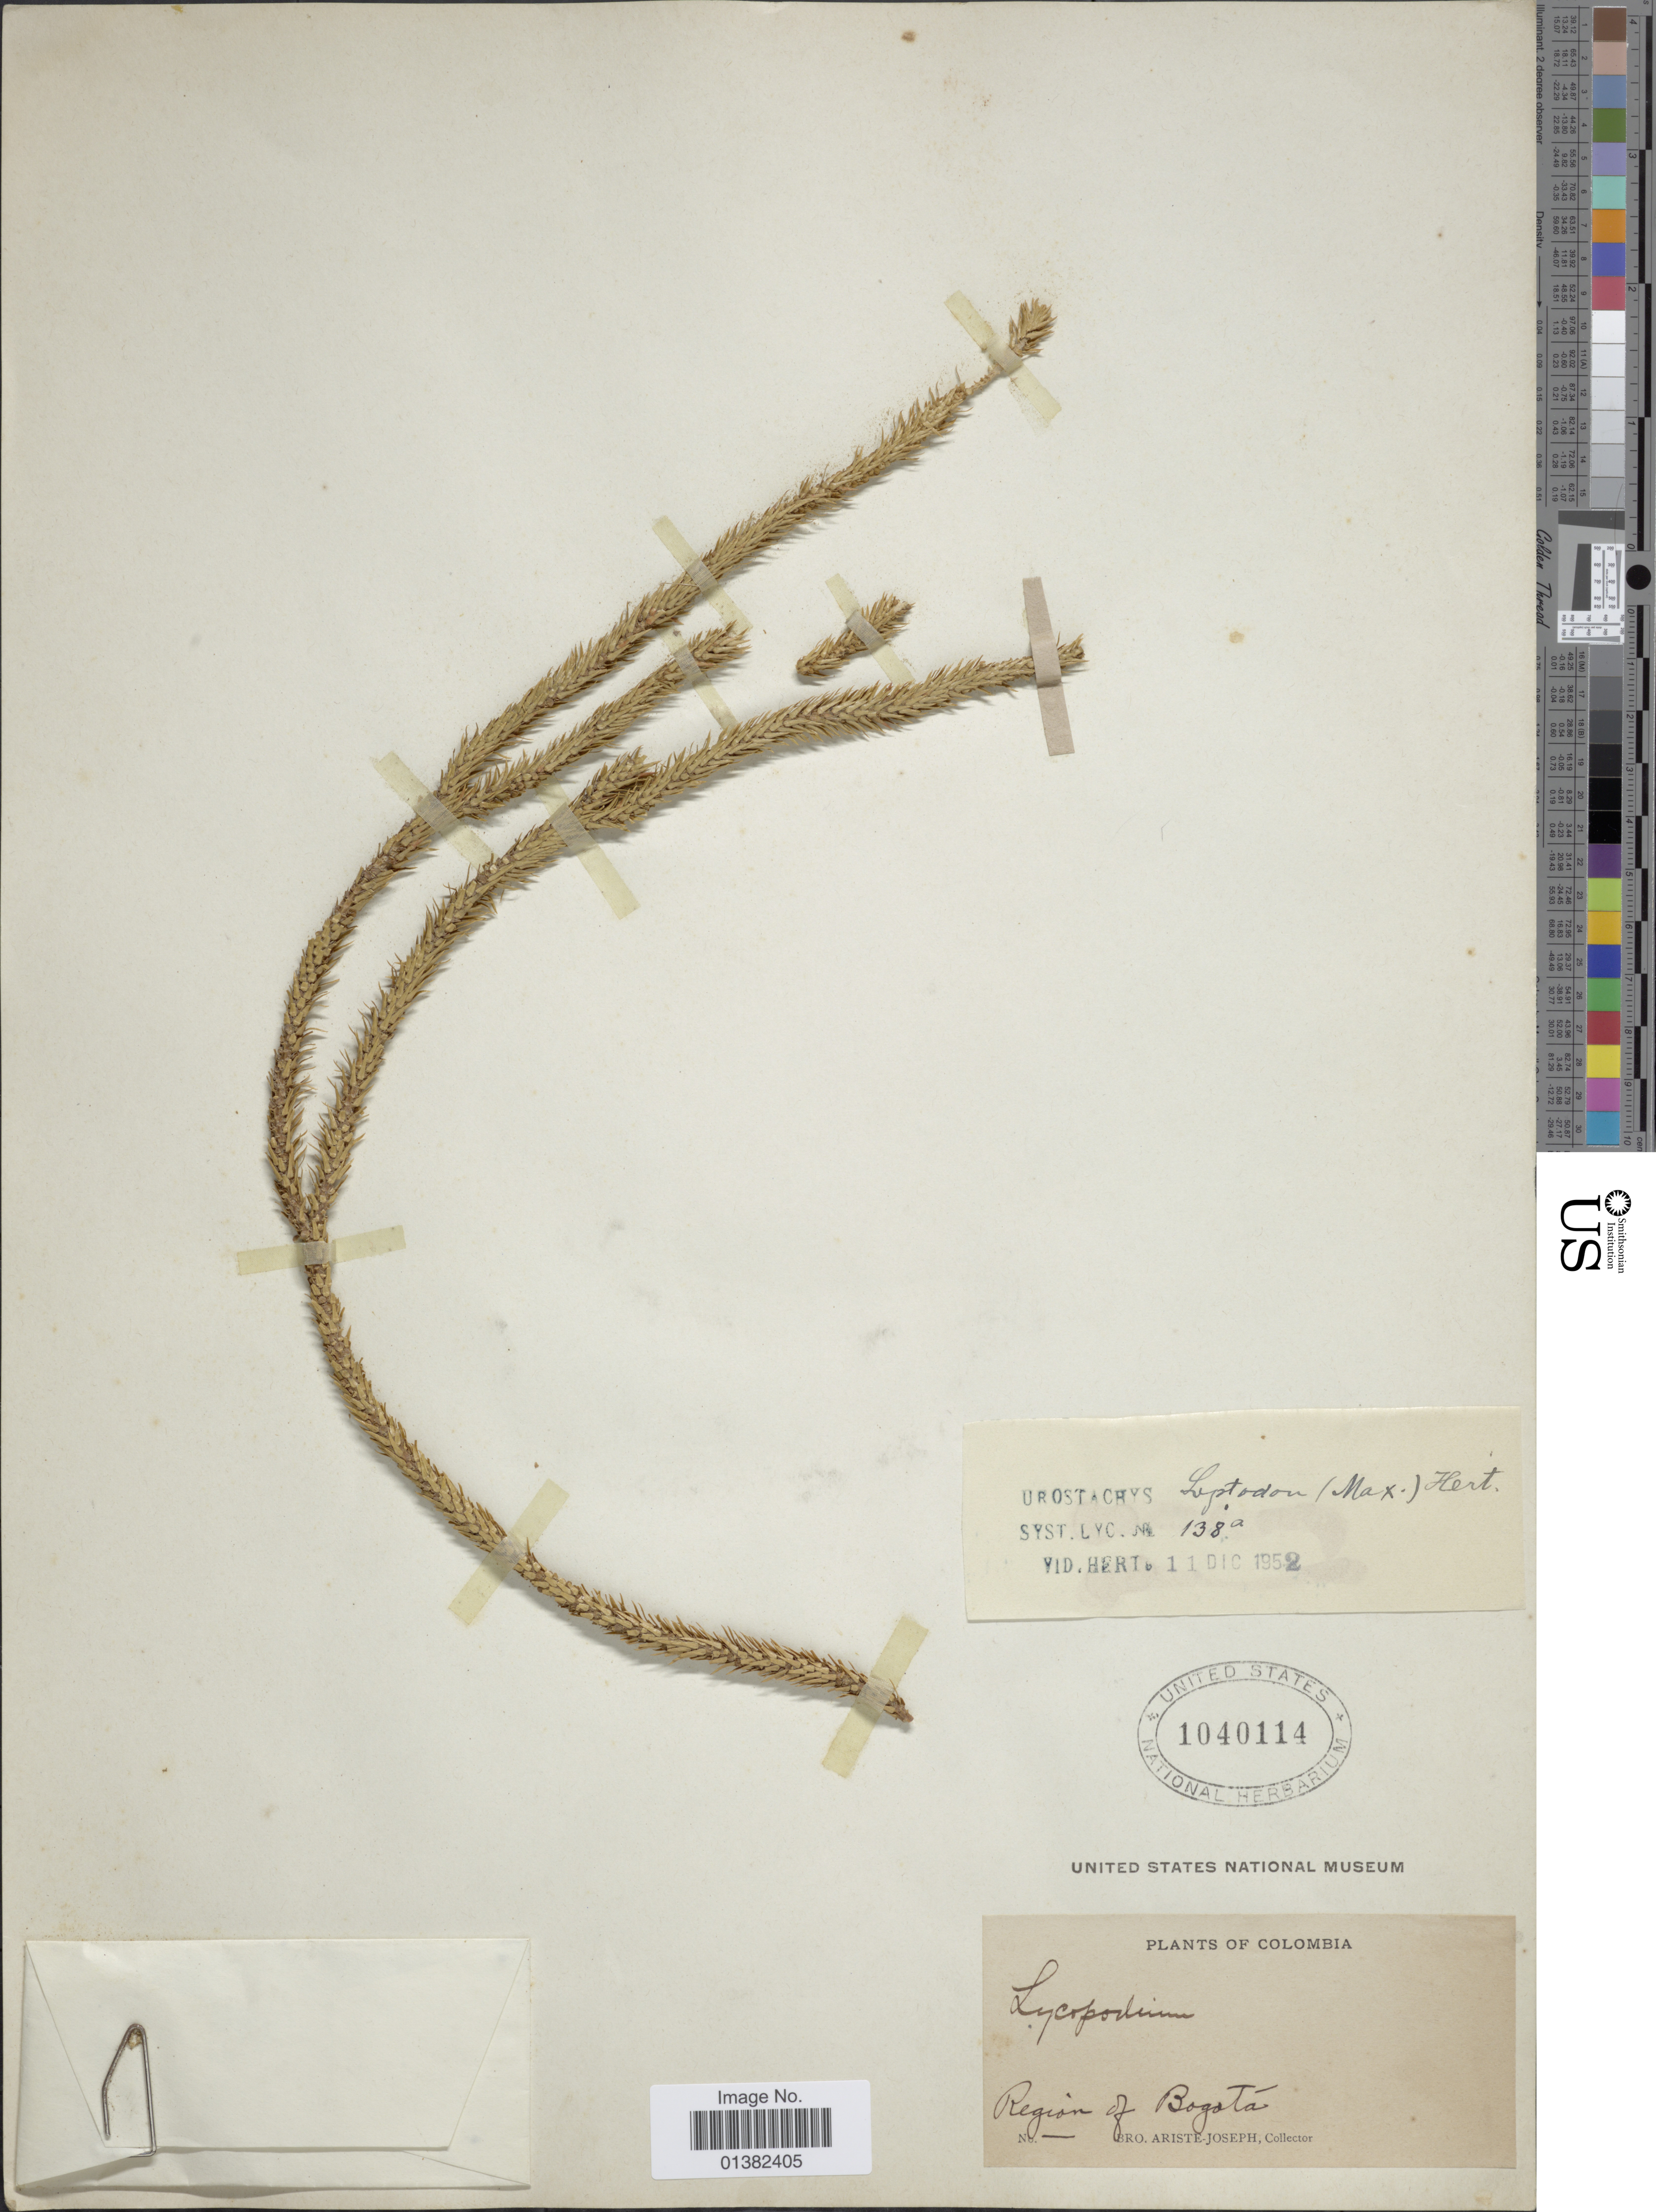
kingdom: Plantae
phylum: Tracheophyta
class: Lycopodiopsida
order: Lycopodiales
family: Lycopodiaceae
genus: Phlegmariurus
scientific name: Phlegmariurus leptodon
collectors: Bro. Ariste-Joseph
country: Colombia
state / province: Bogota D.C.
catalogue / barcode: US 1040114